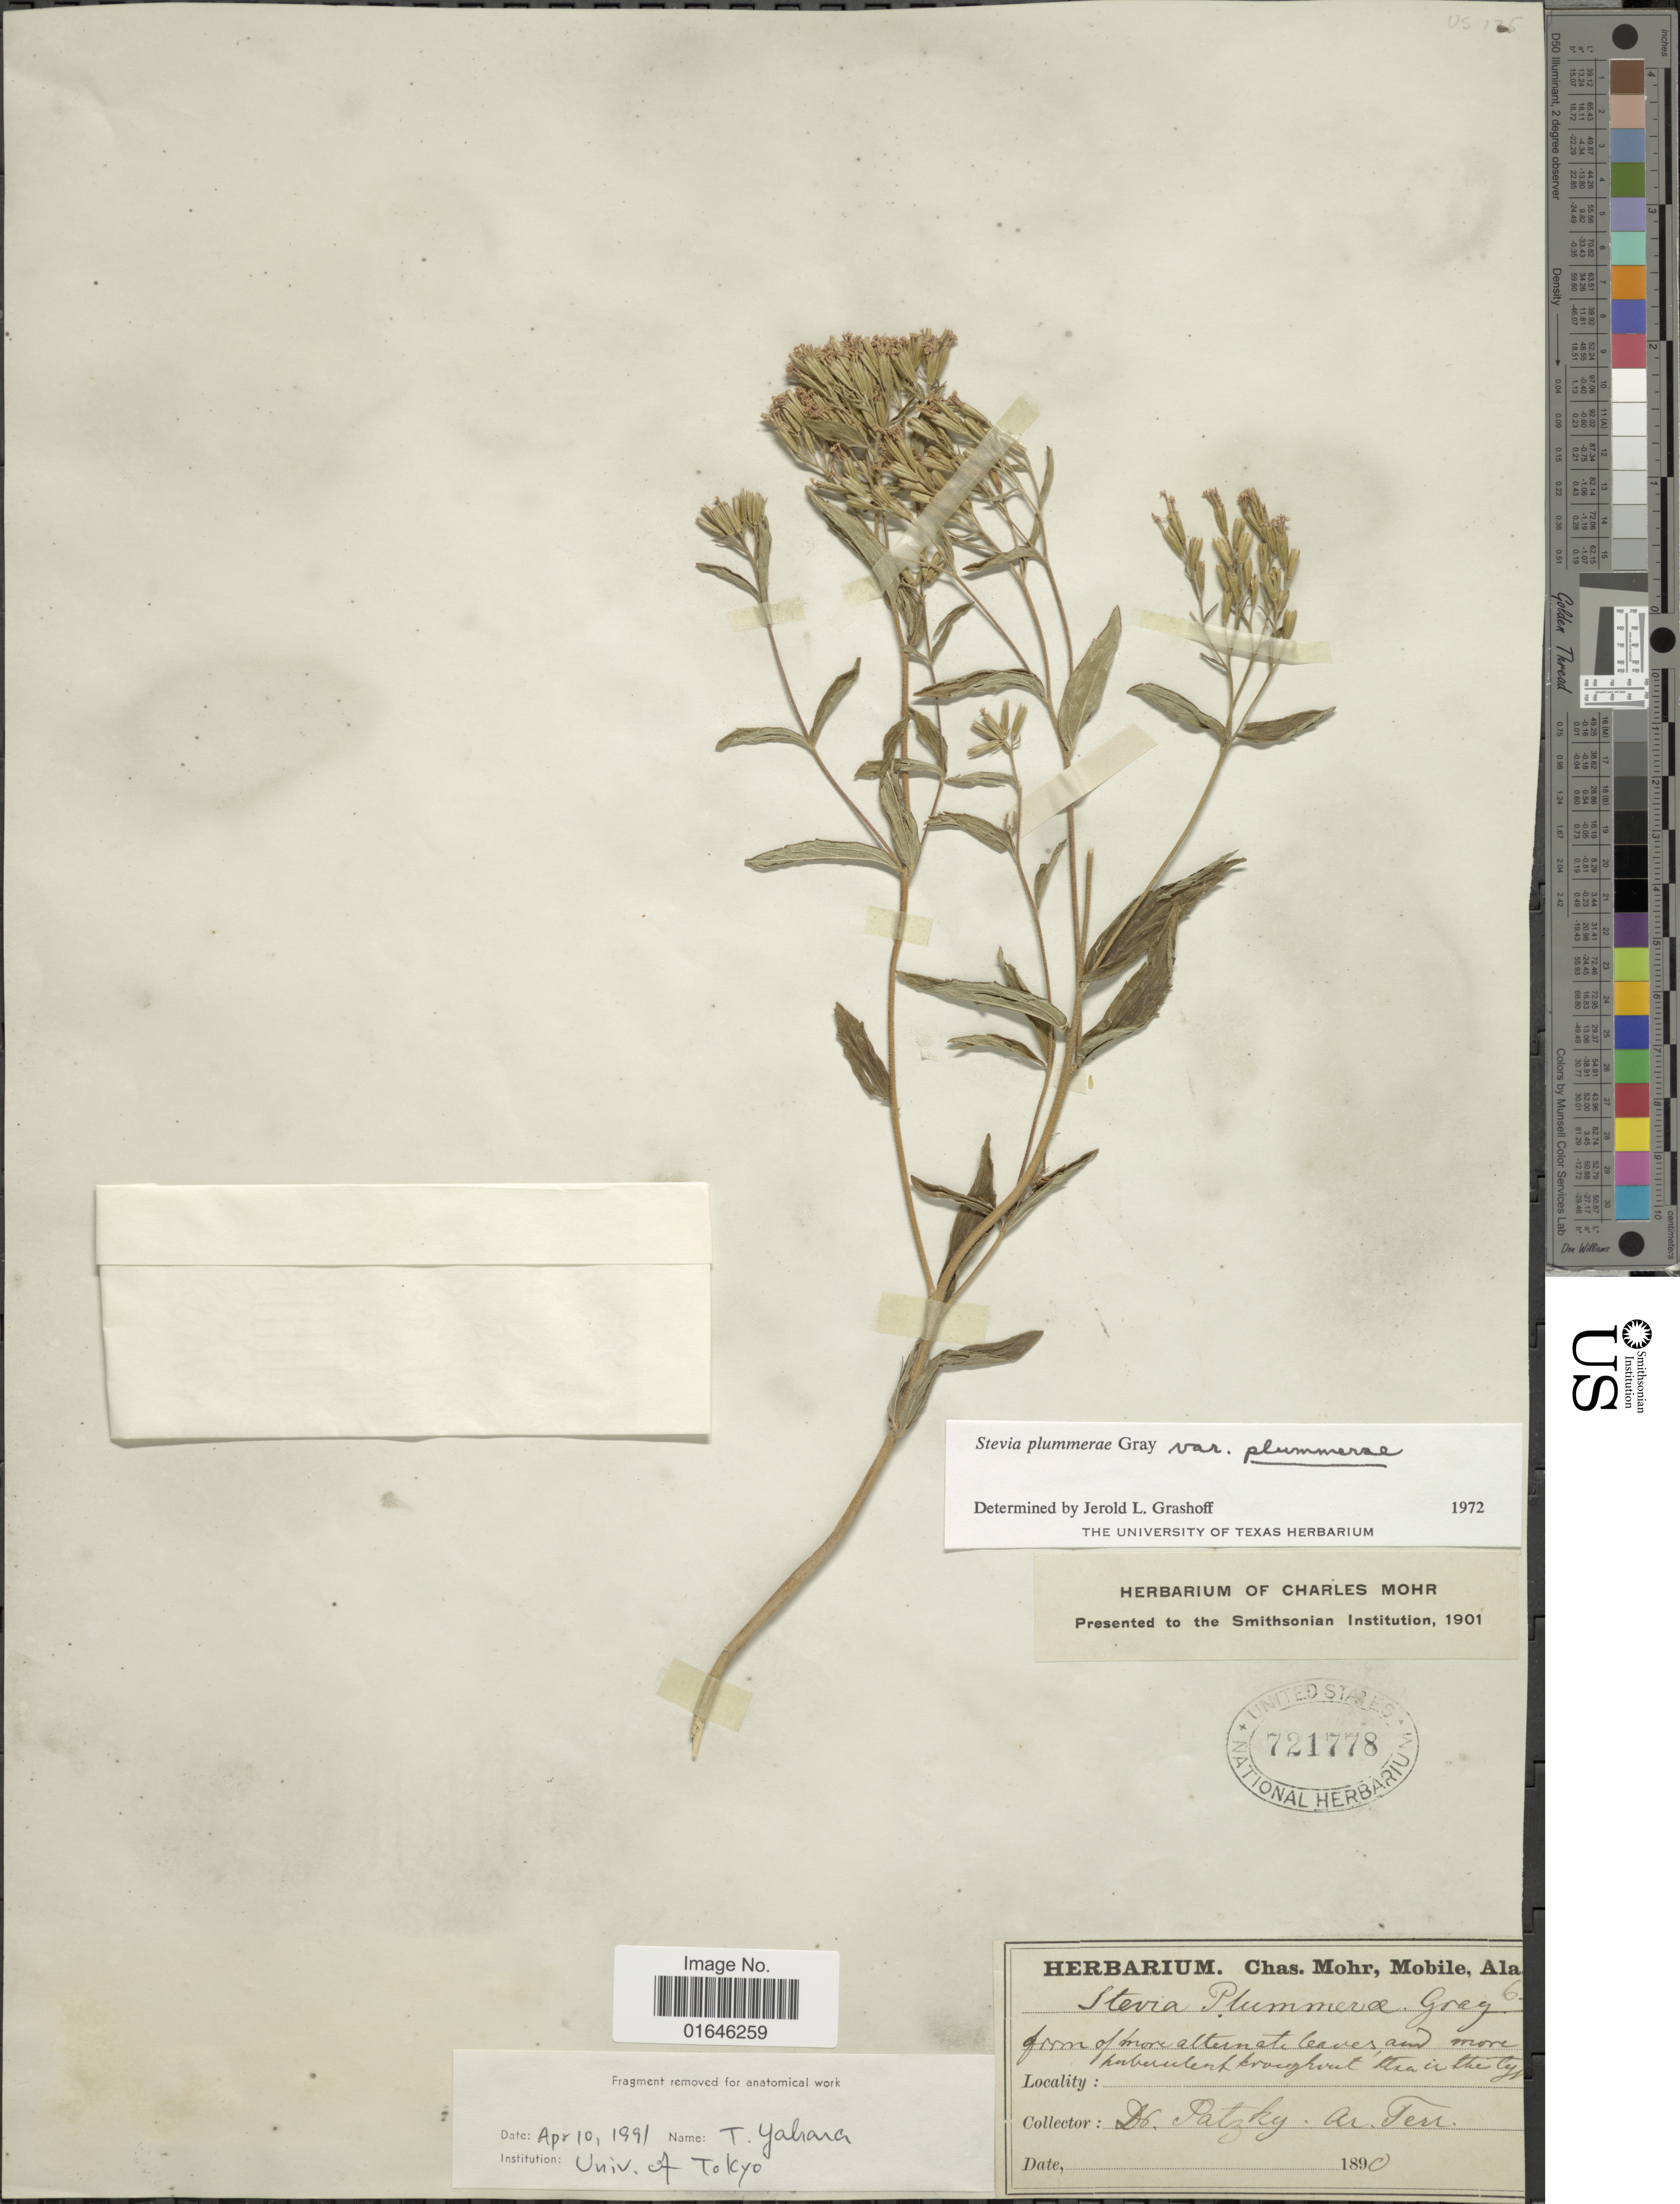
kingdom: Plantae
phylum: Tracheophyta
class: Magnoliopsida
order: Asterales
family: Asteraceae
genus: Stevia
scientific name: Stevia plummerae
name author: A. Gray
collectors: -. Patzky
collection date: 1890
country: United States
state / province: Arizona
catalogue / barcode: US 721778